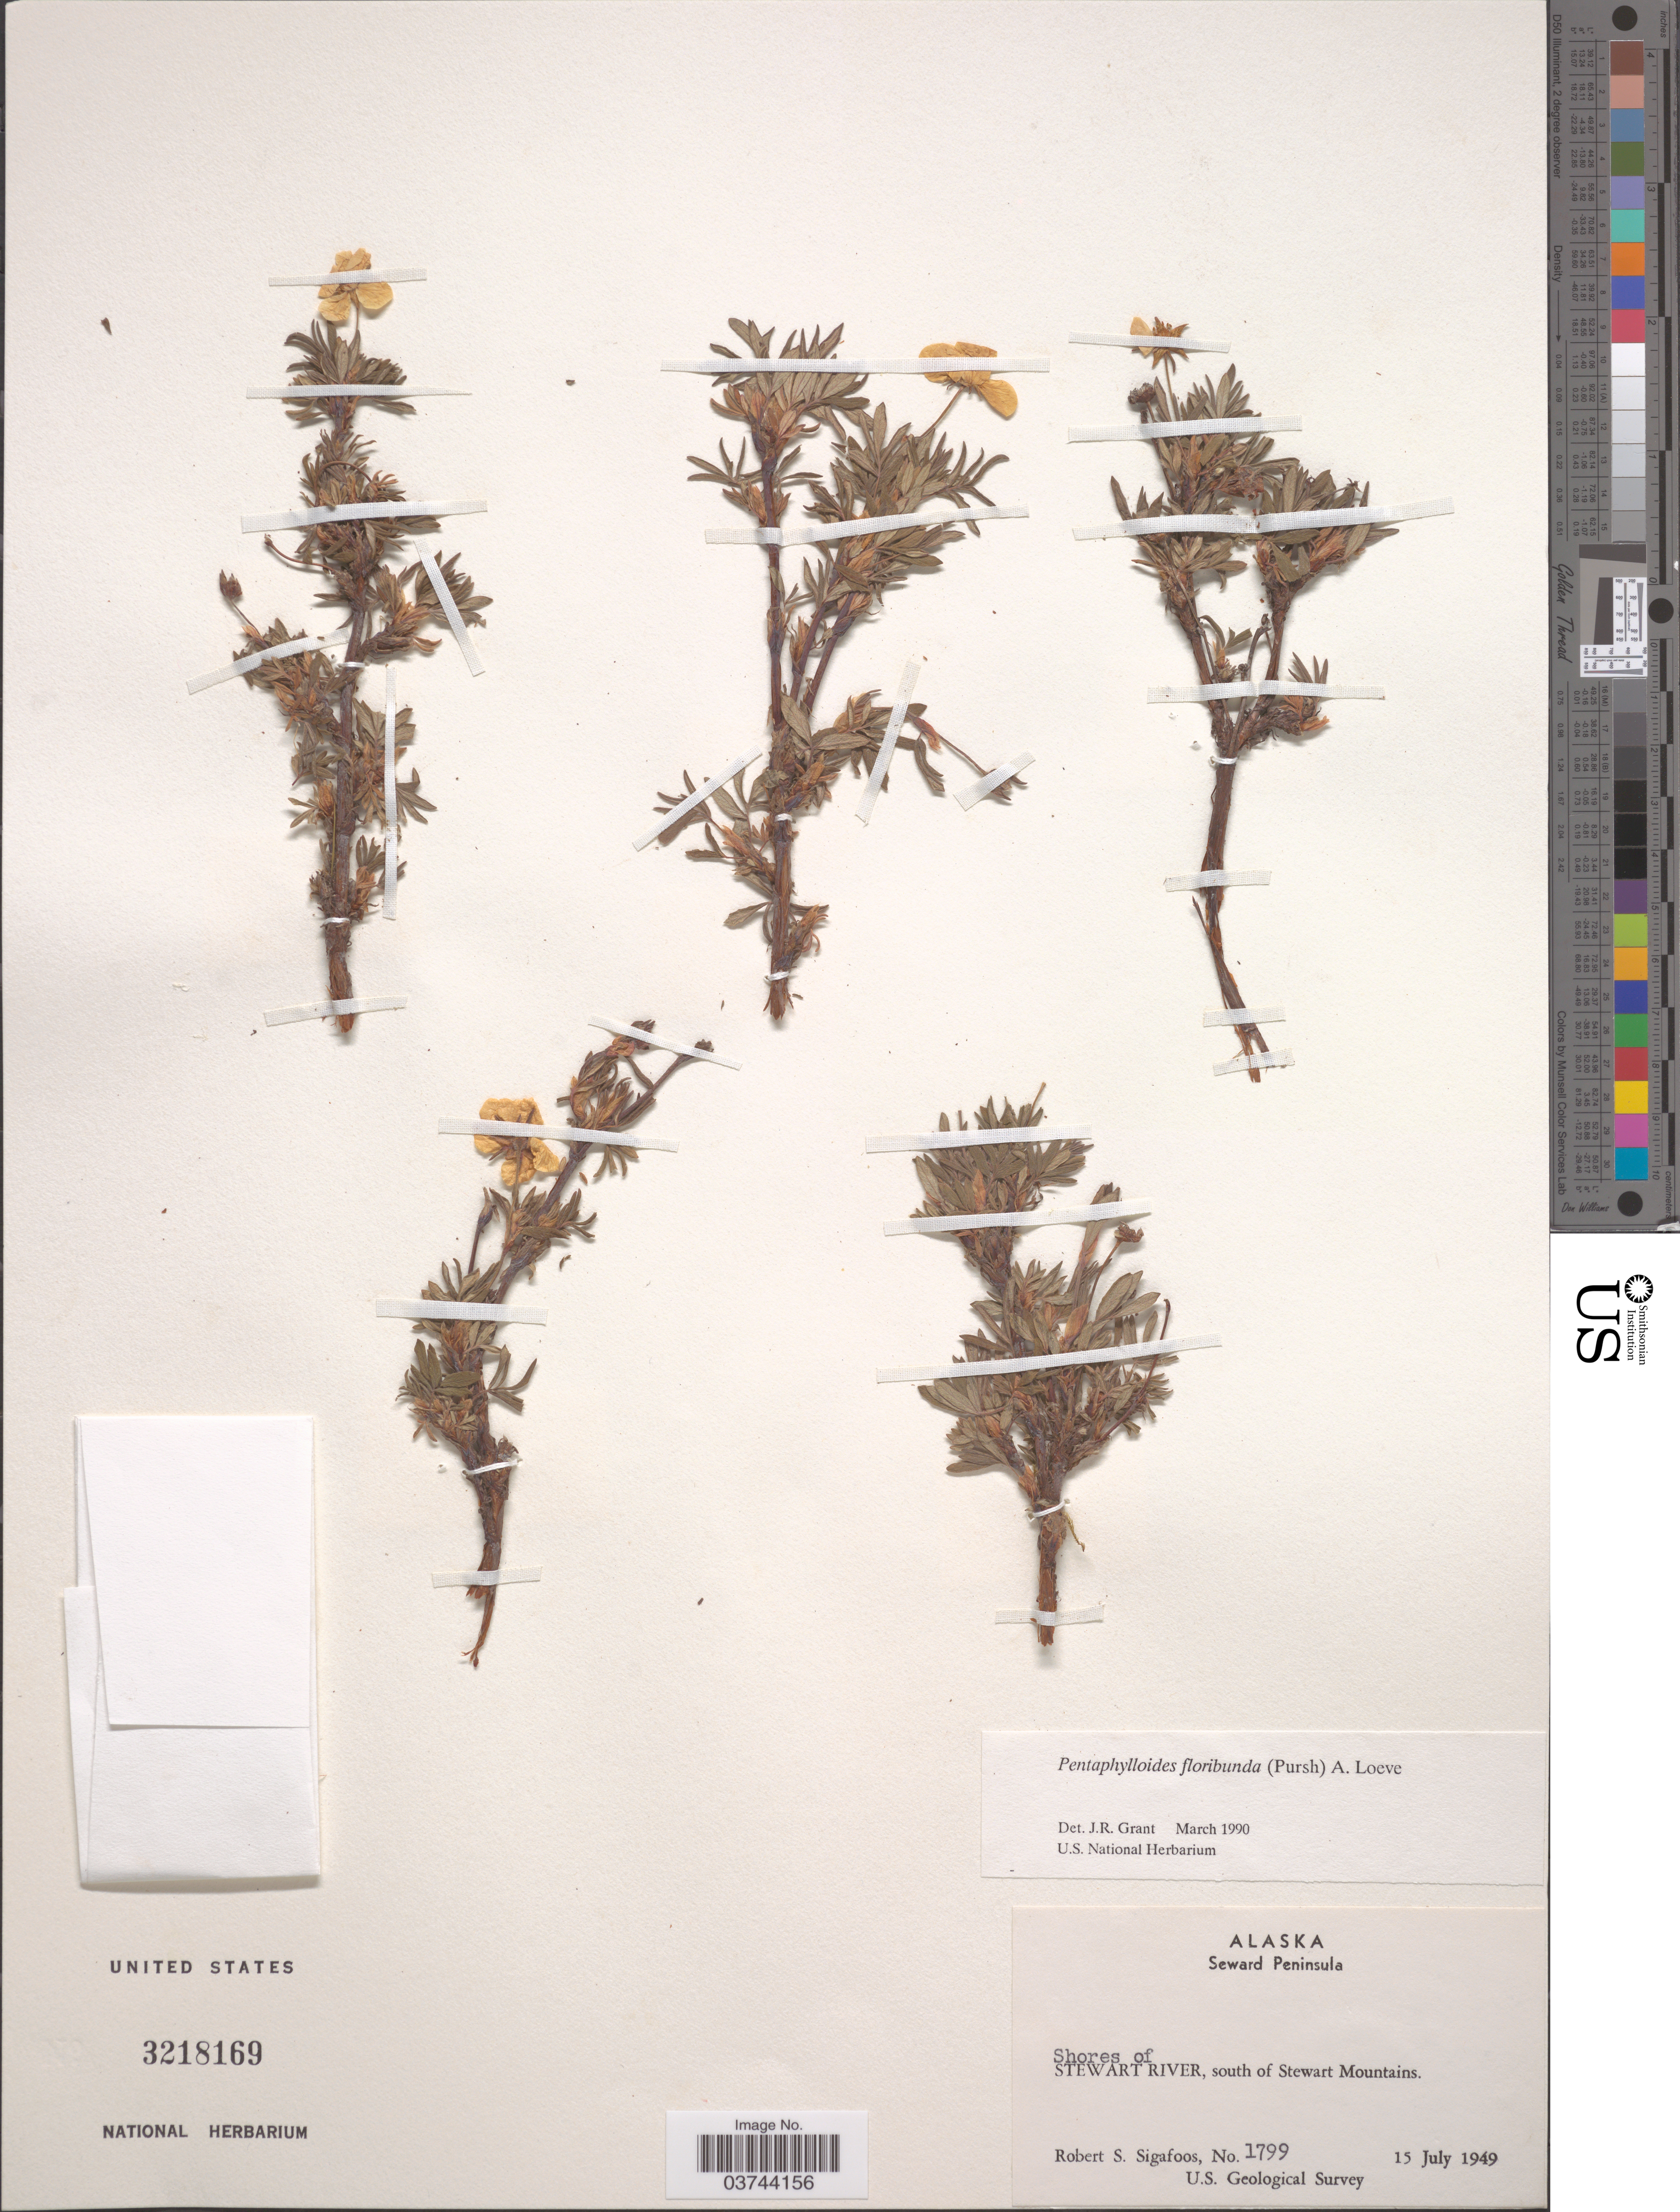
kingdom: Plantae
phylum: Tracheophyta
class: Magnoliopsida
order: Rosales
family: Rosaceae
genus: Dasiphora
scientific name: Dasiphora fruticosa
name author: (L.) Rydb.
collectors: R. Sigafoos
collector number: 1799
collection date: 1949-07-15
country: United States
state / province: Alaska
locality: Seward Peninsula. Shores of Stewart River, south of Stewart Mountains.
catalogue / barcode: US 3218169